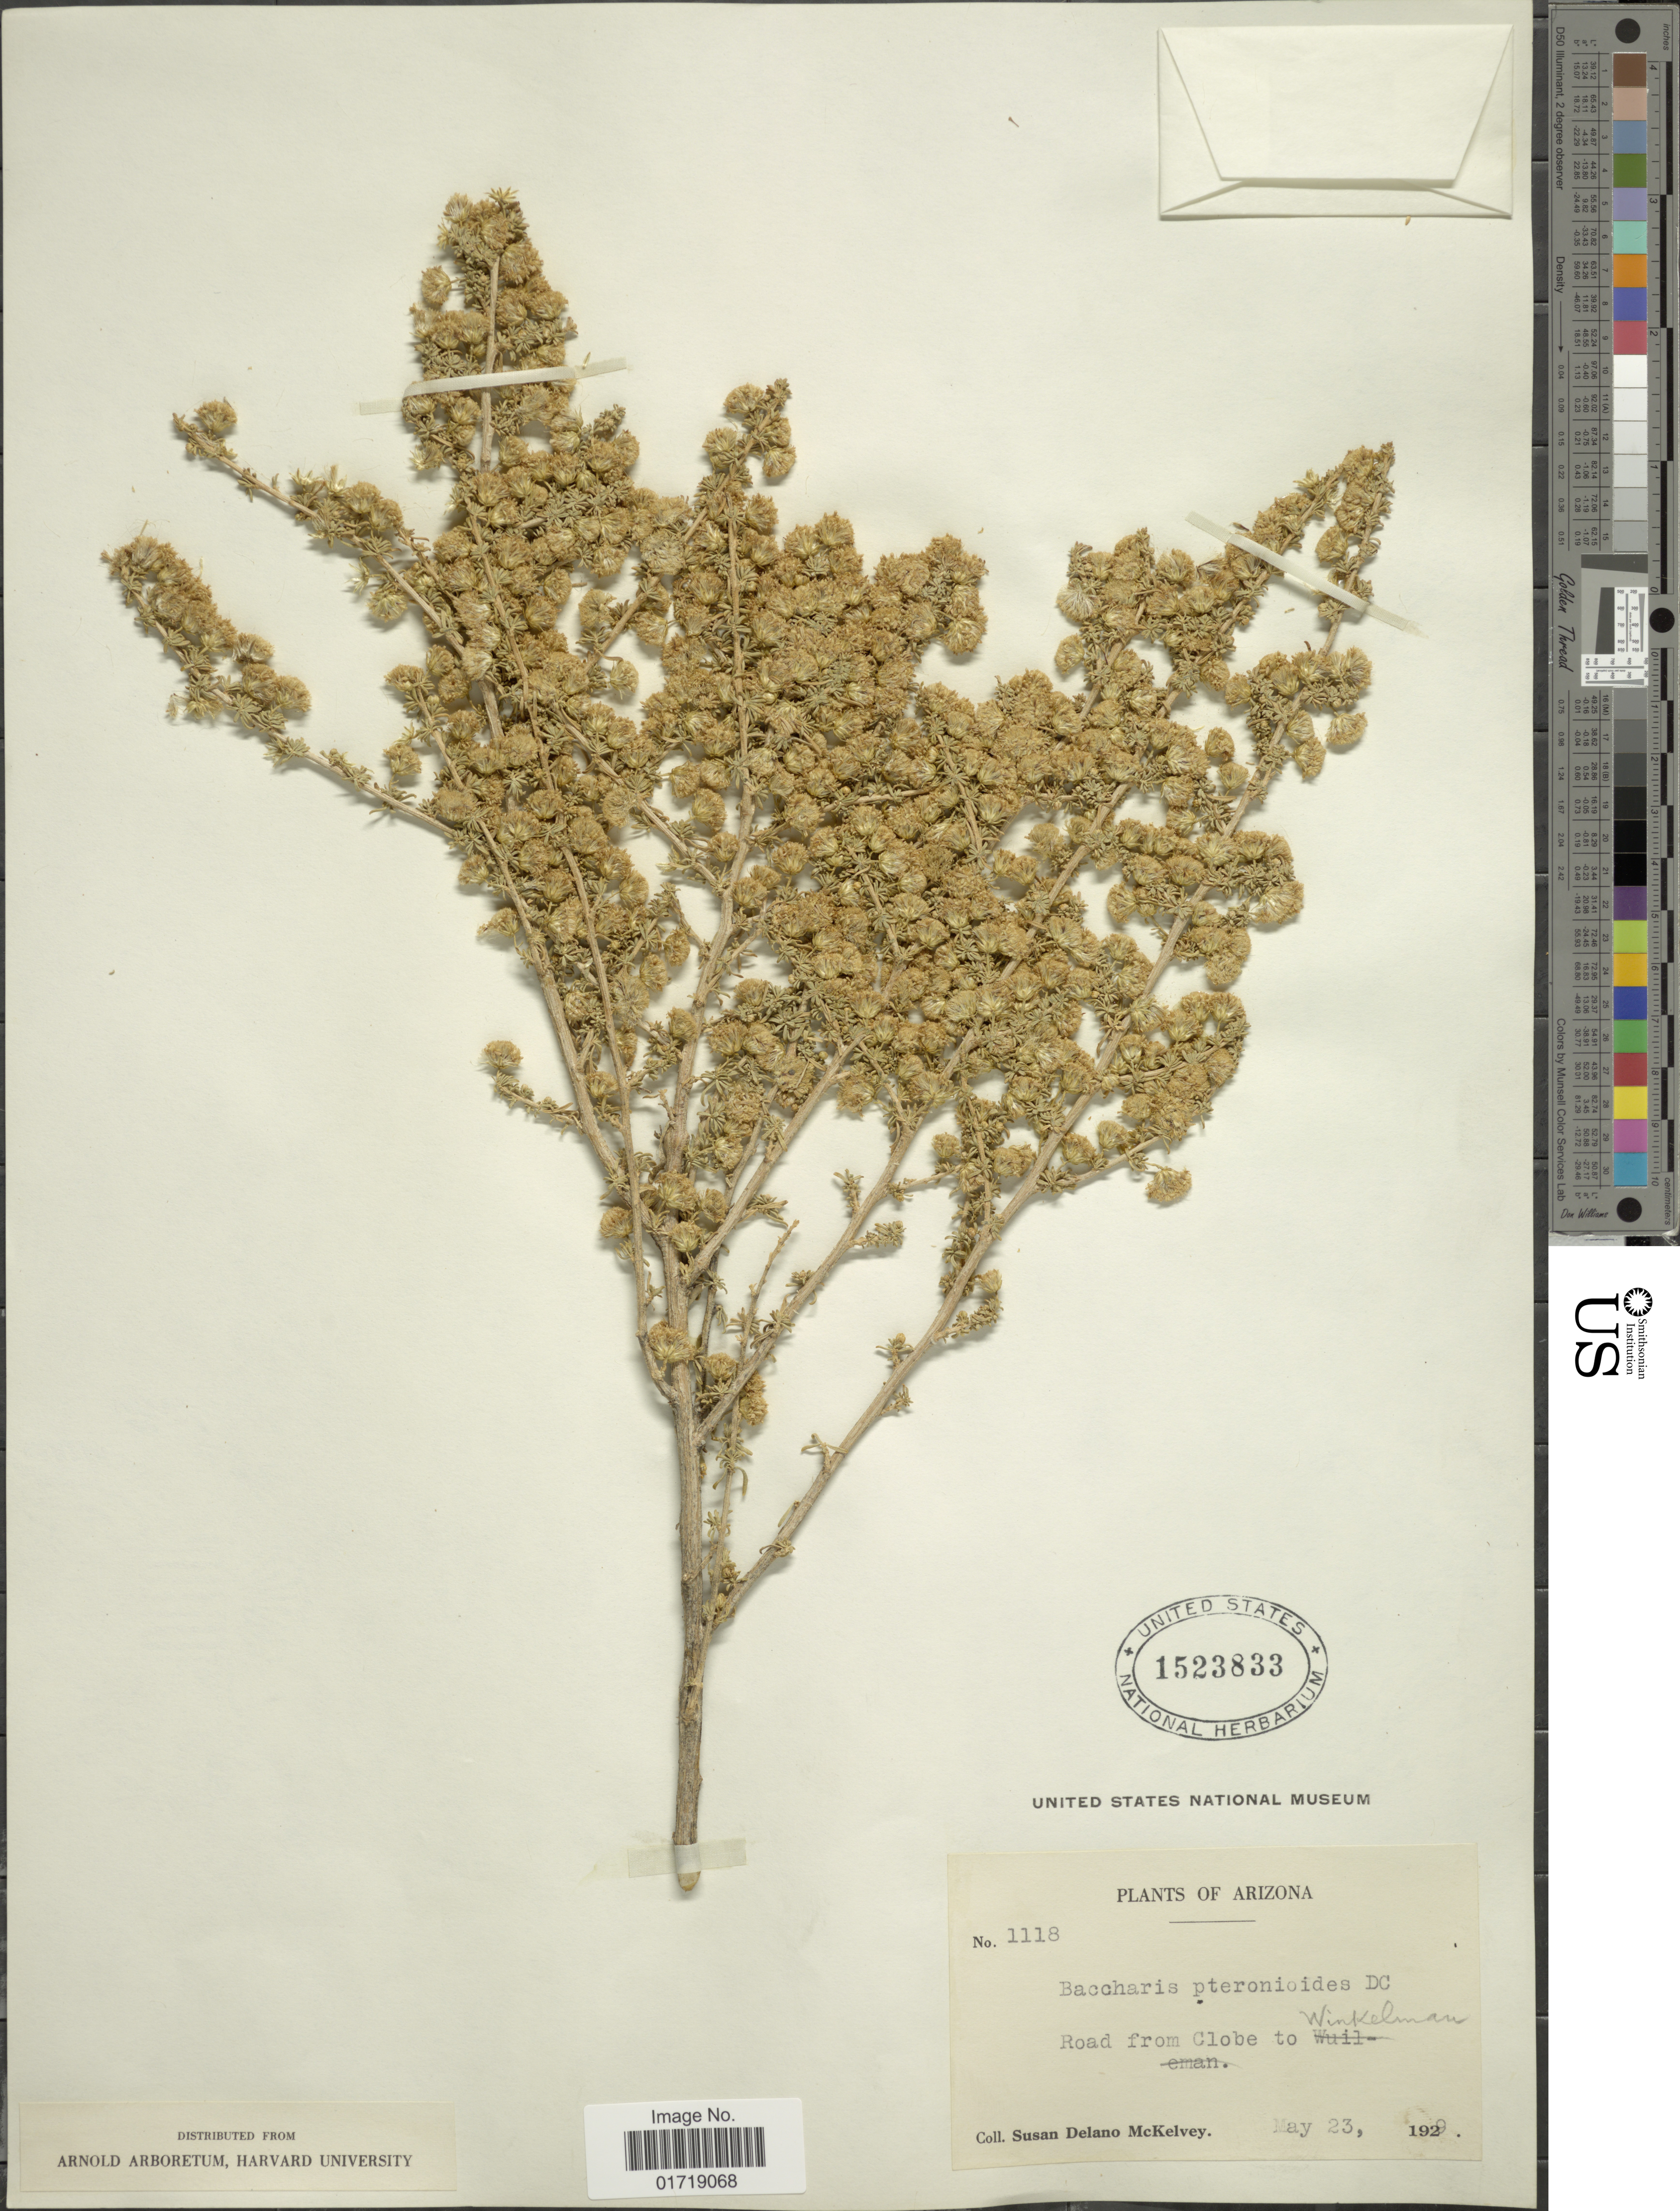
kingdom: Plantae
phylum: Tracheophyta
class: Magnoliopsida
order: Asterales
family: Asteraceae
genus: Baccharis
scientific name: Baccharis pteronioides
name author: DC.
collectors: S. A. McKelvey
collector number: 1118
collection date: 1929-05-23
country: United States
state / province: Arizona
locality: Road from Clobe to Winkelman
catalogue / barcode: US 1523833